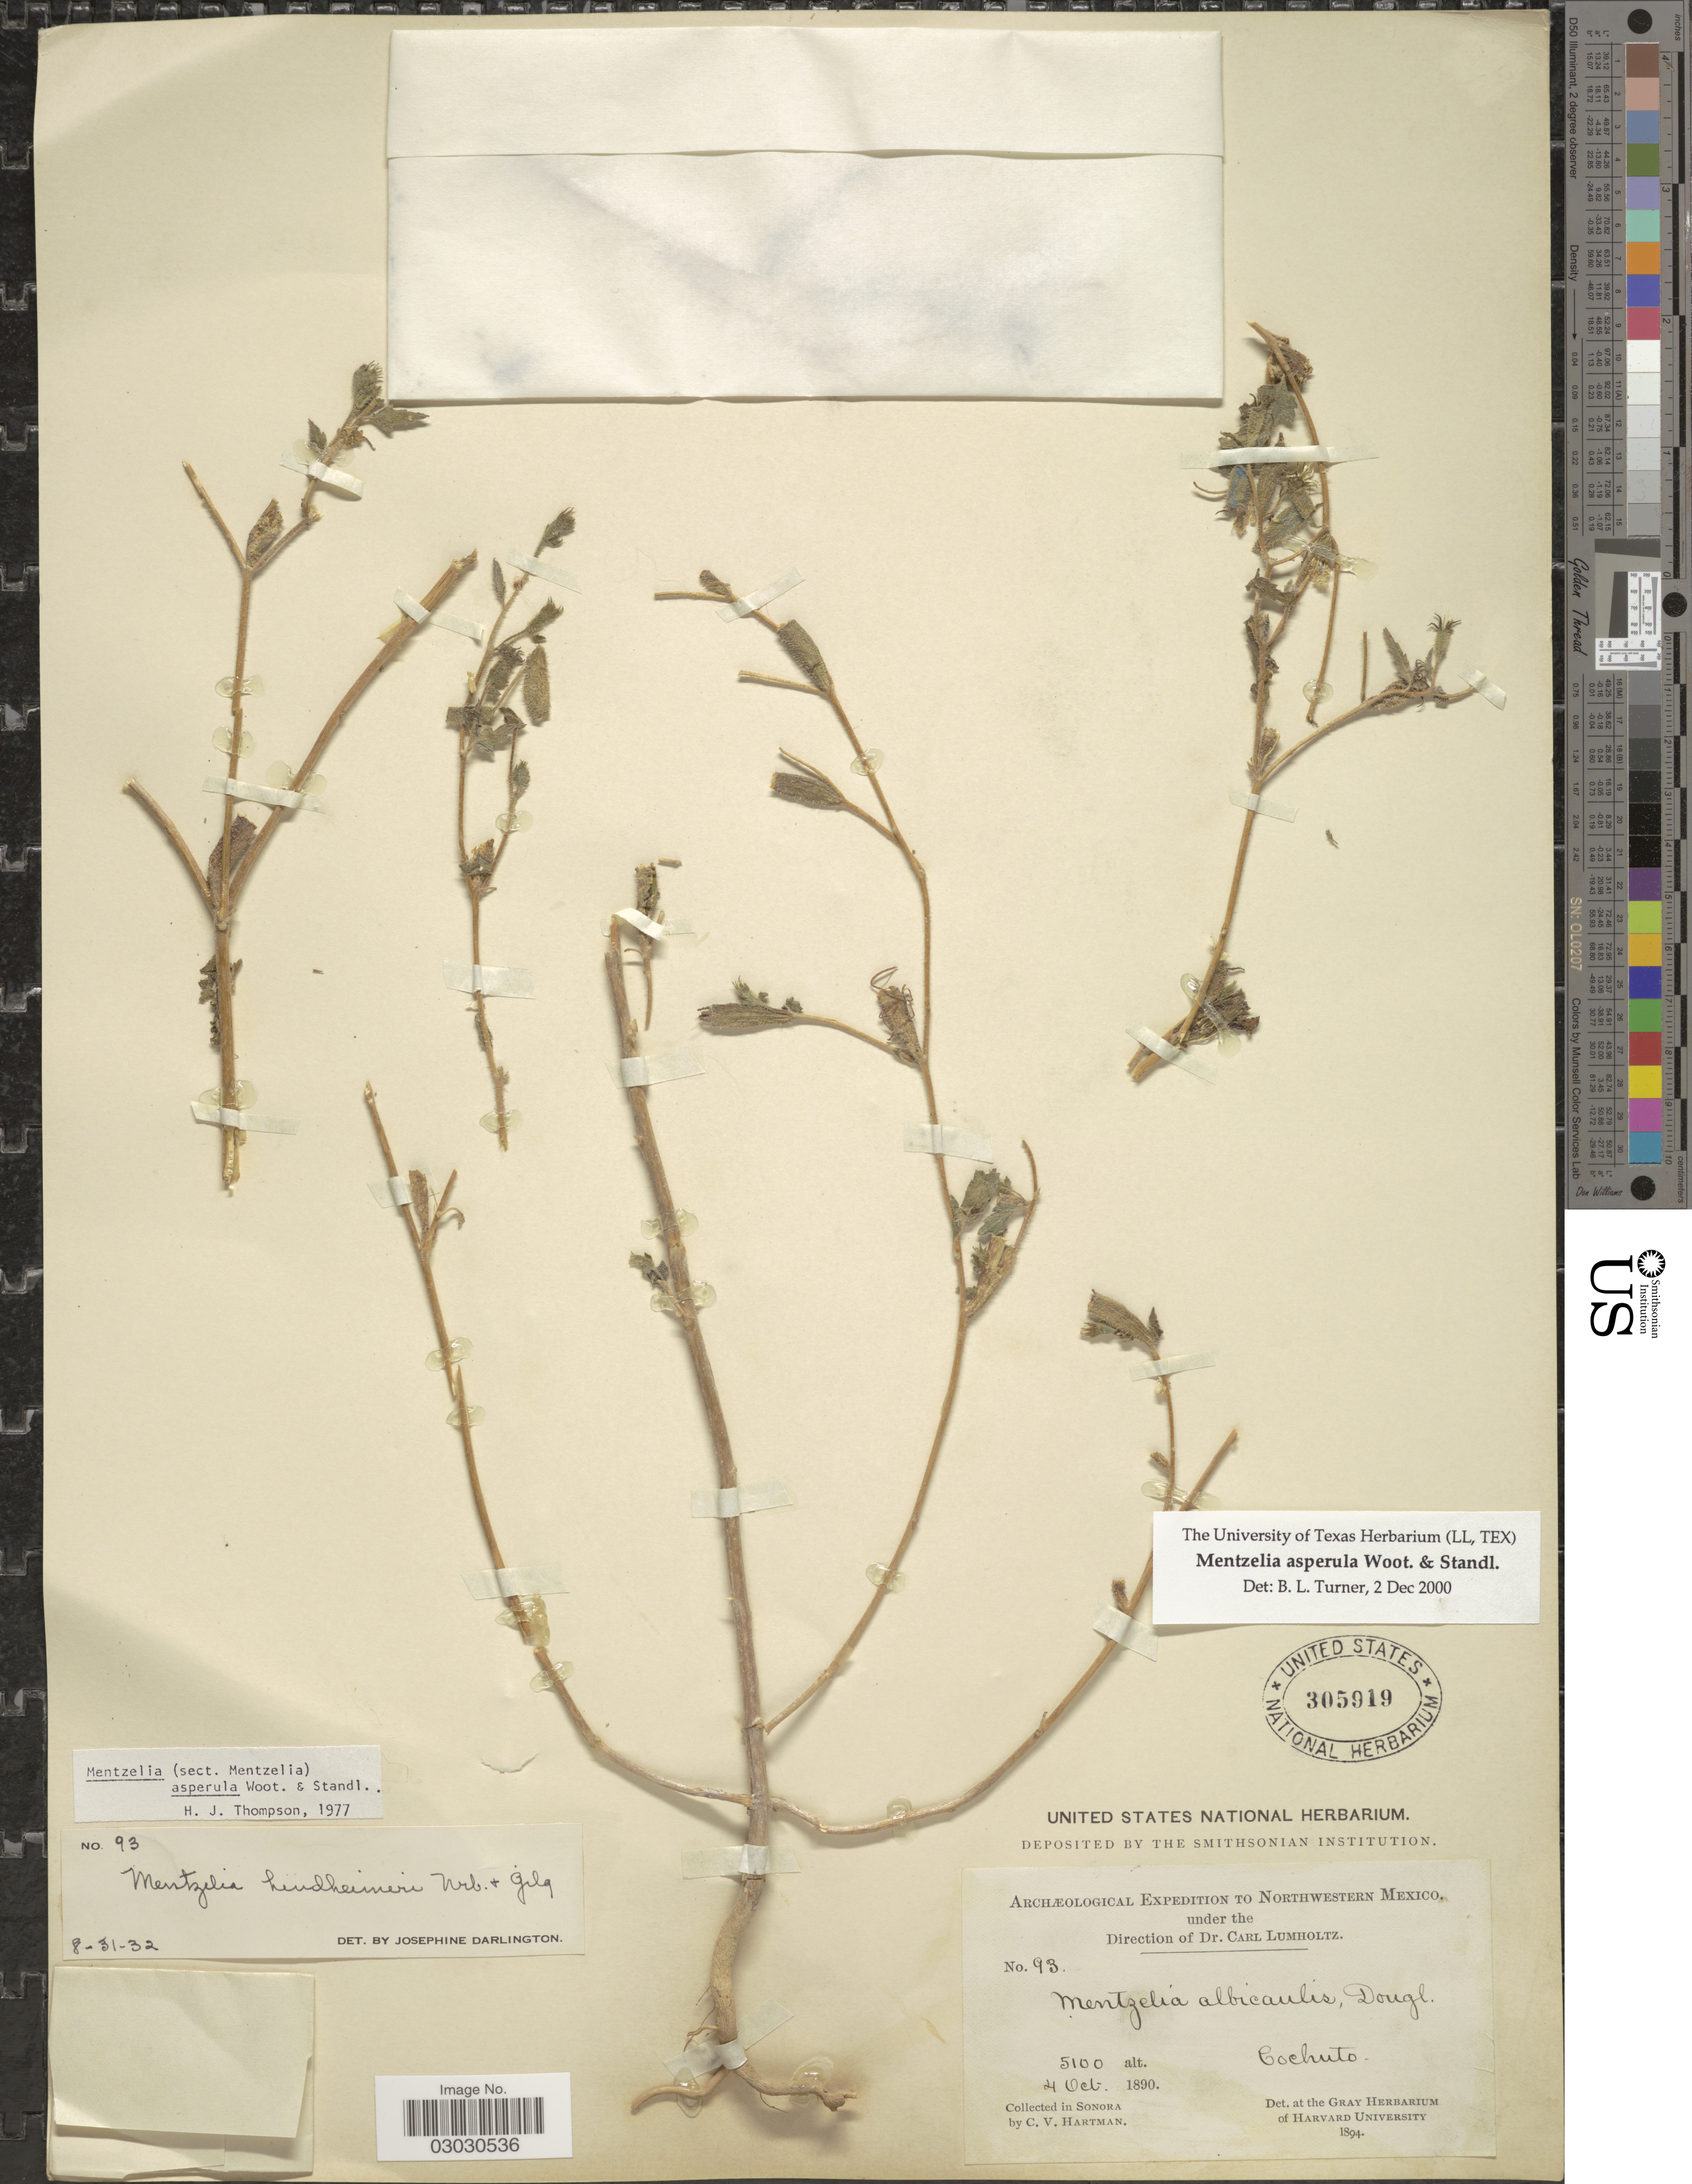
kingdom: Plantae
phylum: Tracheophyta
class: Magnoliopsida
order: Cornales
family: Loasaceae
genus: Mentzelia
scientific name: Mentzelia aspera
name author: L.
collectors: C. V. Hartman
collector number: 93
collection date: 1890-10-04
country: Mexico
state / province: Sonora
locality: Northwestern Mexico. Cochuto.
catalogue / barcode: US 305919